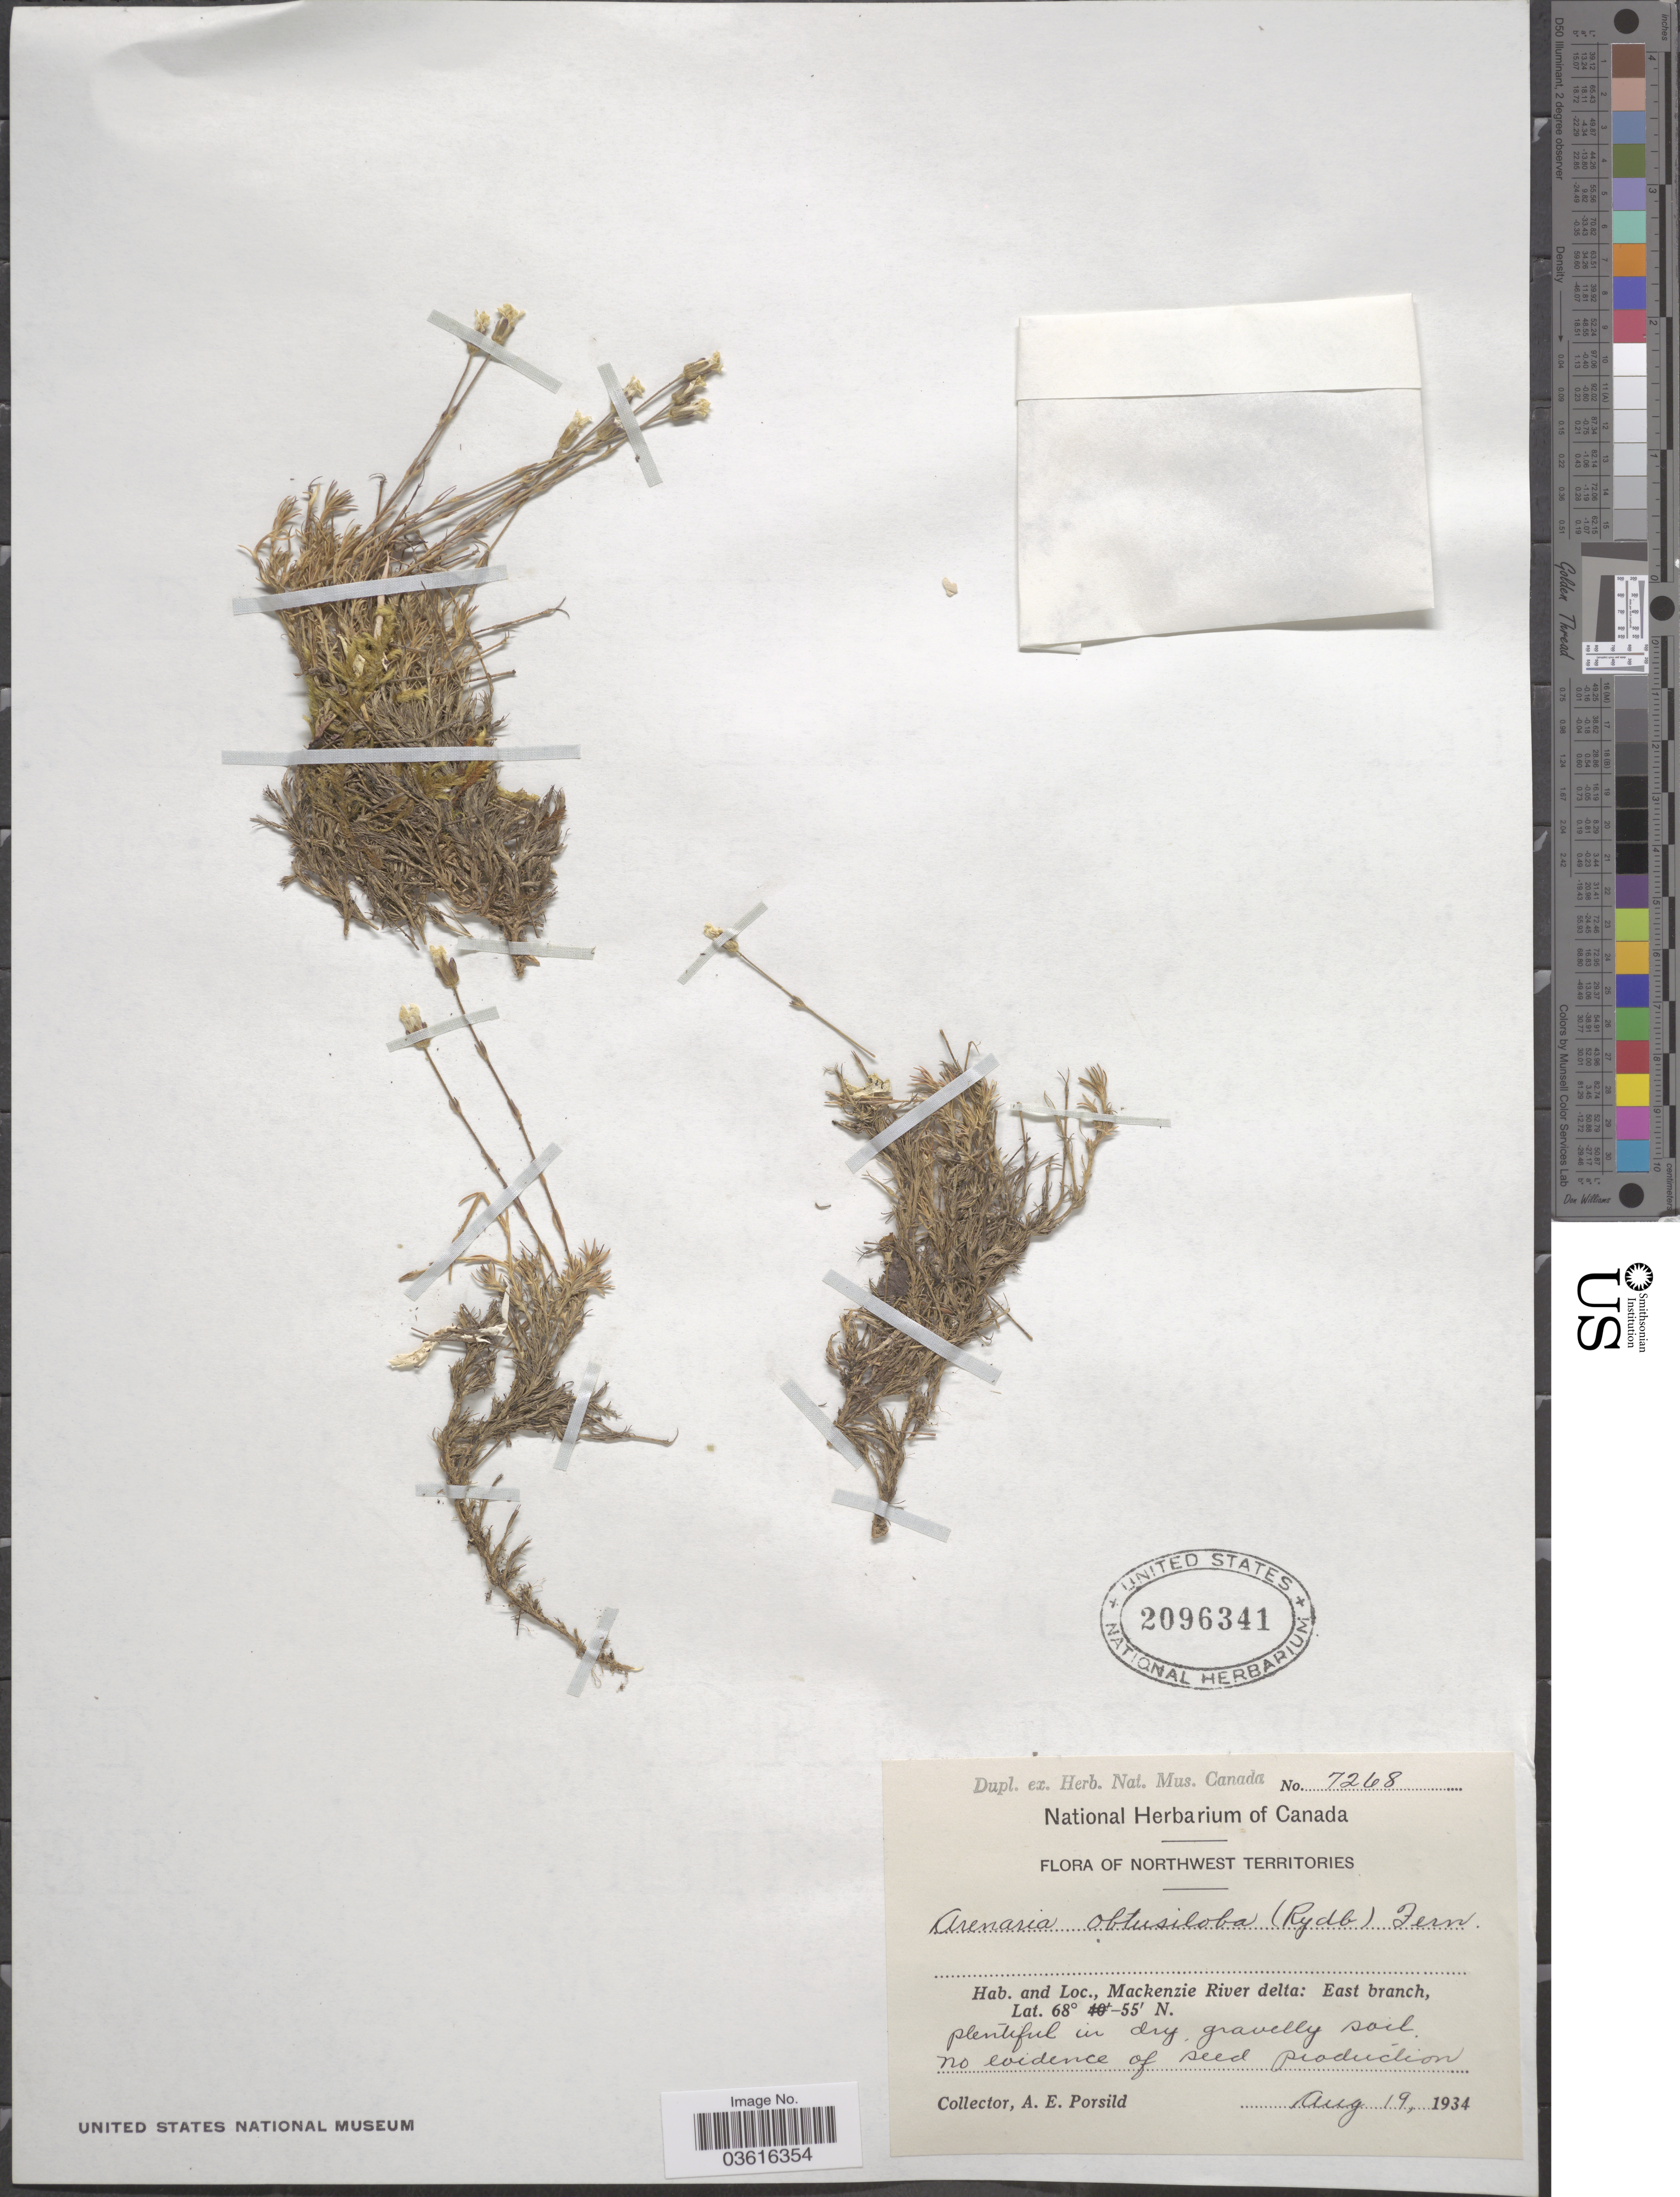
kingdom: Plantae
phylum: Tracheophyta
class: Magnoliopsida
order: Caryophyllales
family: Caryophyllaceae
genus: Cherleria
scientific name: Cherleria yukonensis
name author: (Hultén) A.J. Moore & Dillenb.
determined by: Strong, Mark T., (BOT), Smithsonian Institution - National Museum of Natural History (UNITED STATES)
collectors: A. E. Porsild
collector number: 7268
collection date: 1934-08-19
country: Canada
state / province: Northwest Territories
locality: Mackenzie River delta: East branch.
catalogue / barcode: US 2096341